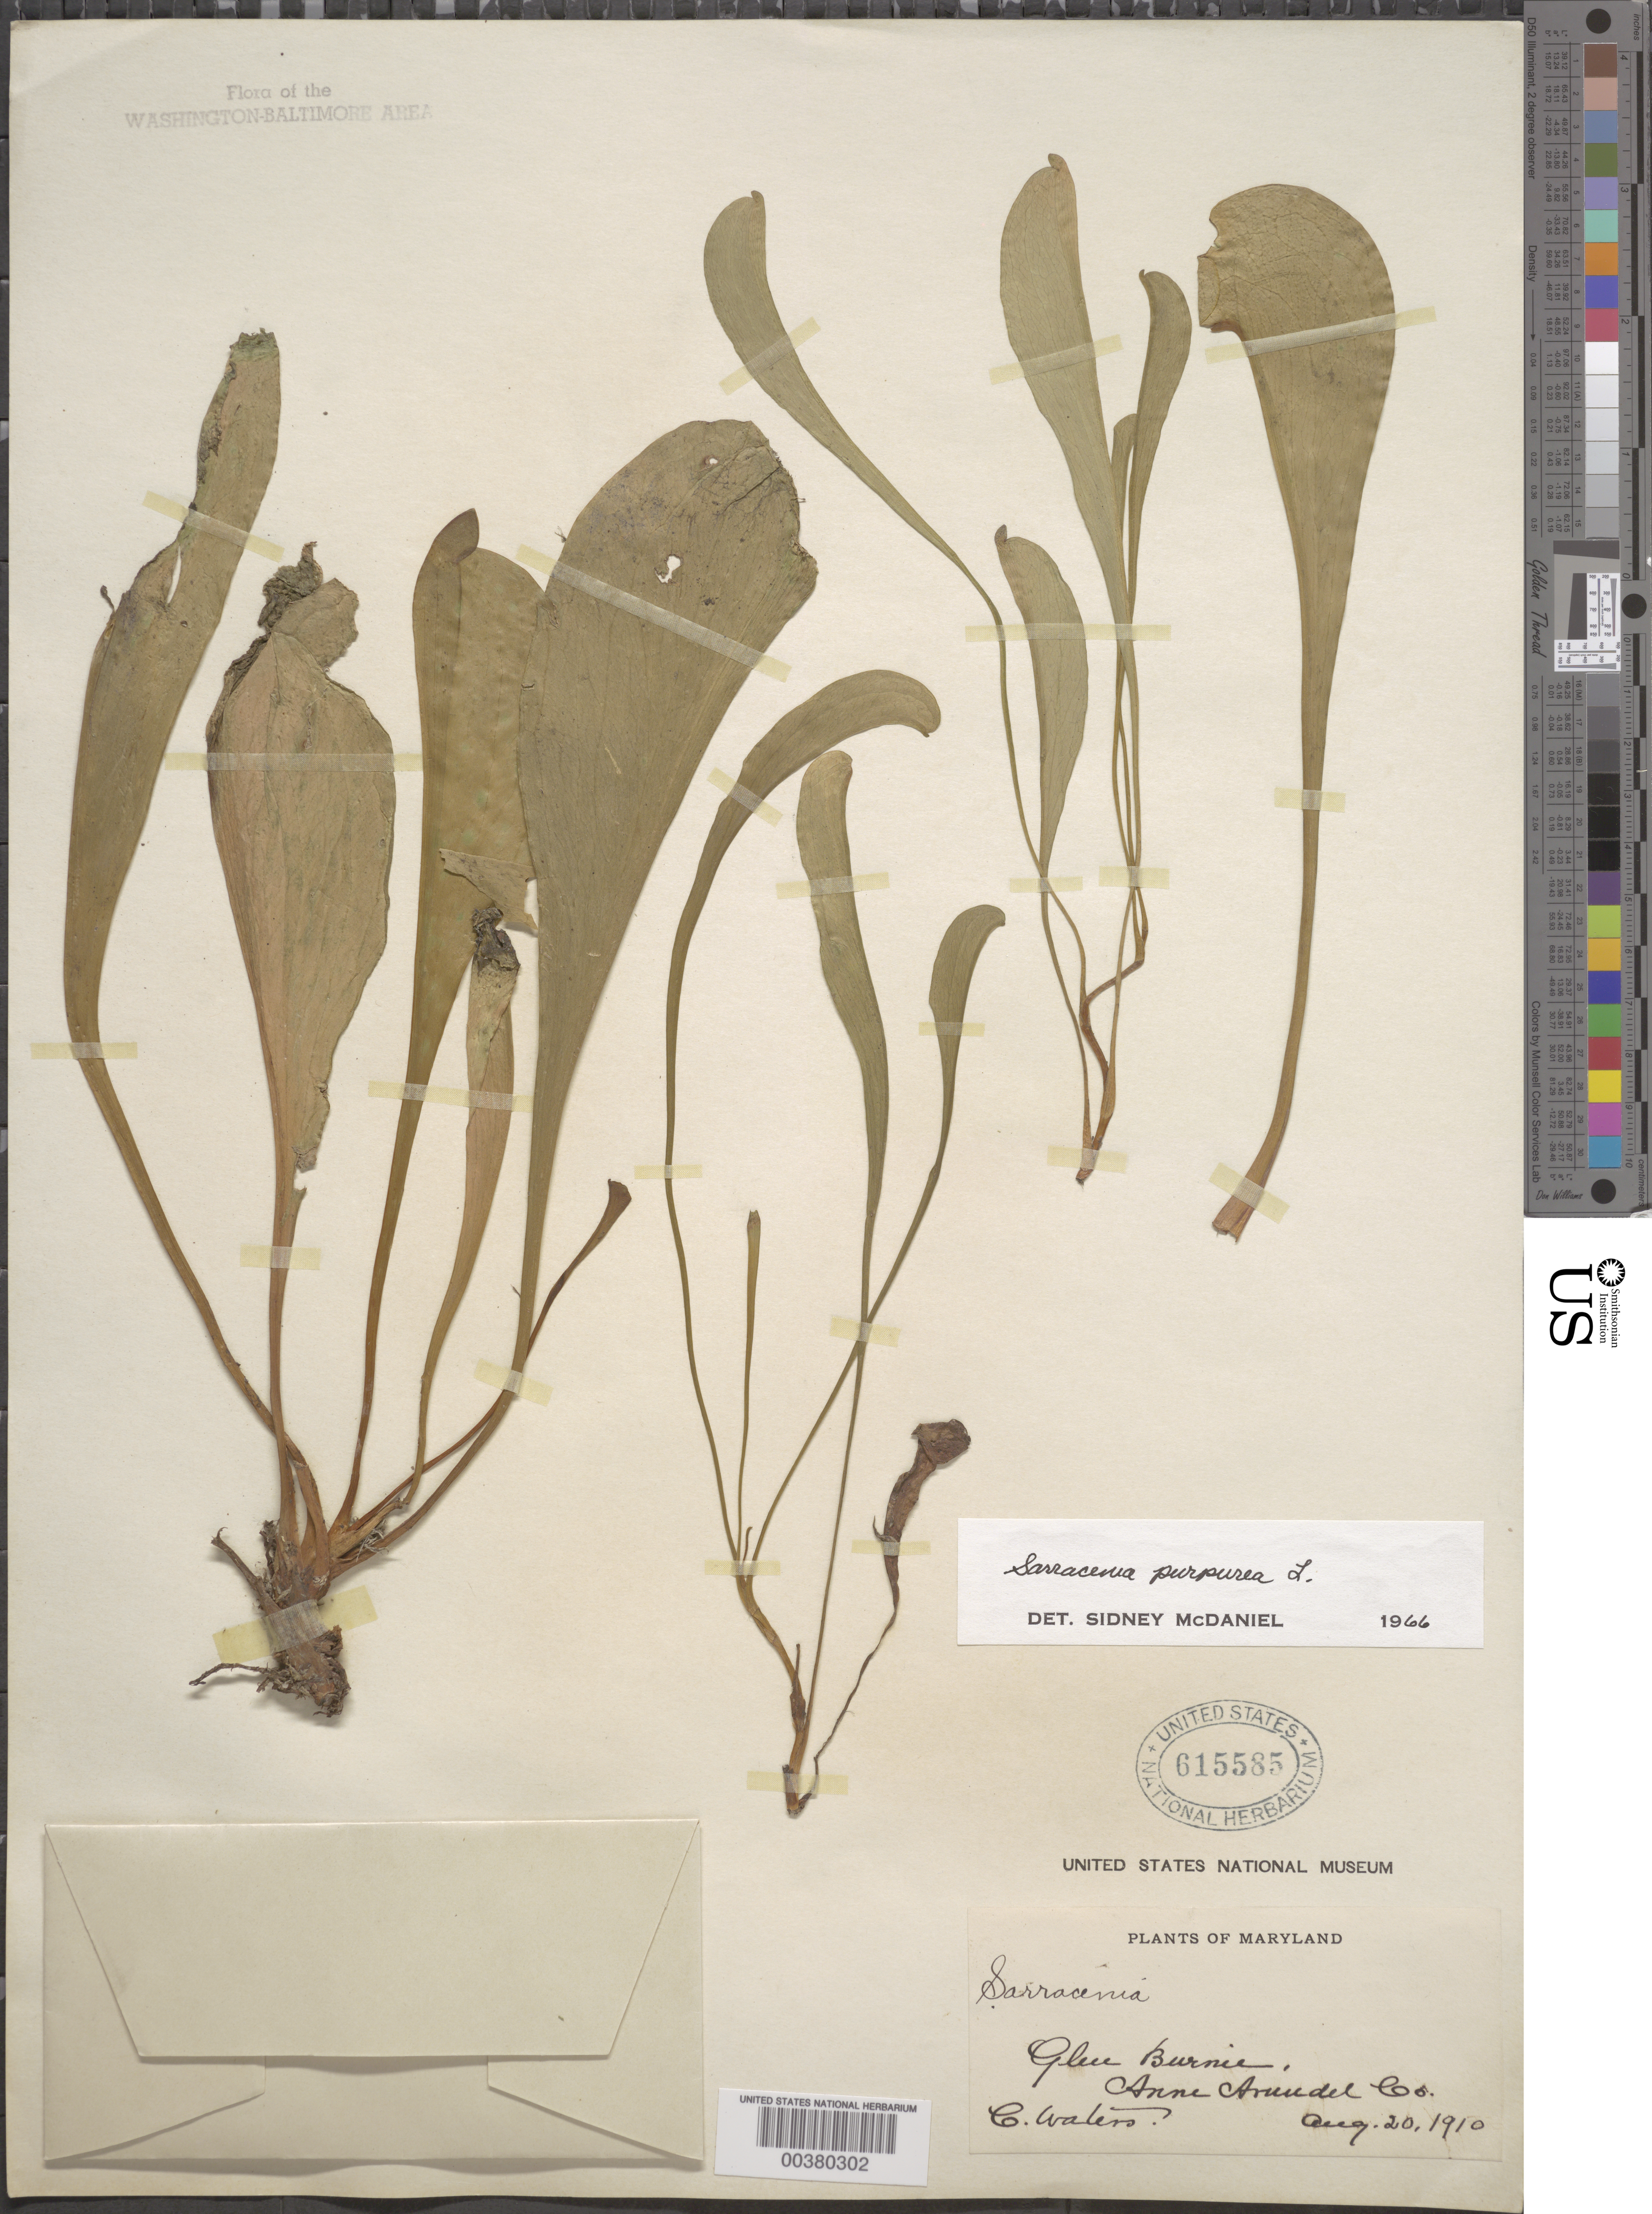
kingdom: Plantae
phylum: Tracheophyta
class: Magnoliopsida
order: Ericales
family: Sarraceniaceae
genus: Sarracenia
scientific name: Sarracenia purpurea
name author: L.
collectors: C. Waters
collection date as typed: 20 Aug 1910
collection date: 1910-08-20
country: United States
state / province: Maryland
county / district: Anne Arundel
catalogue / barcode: US 615585